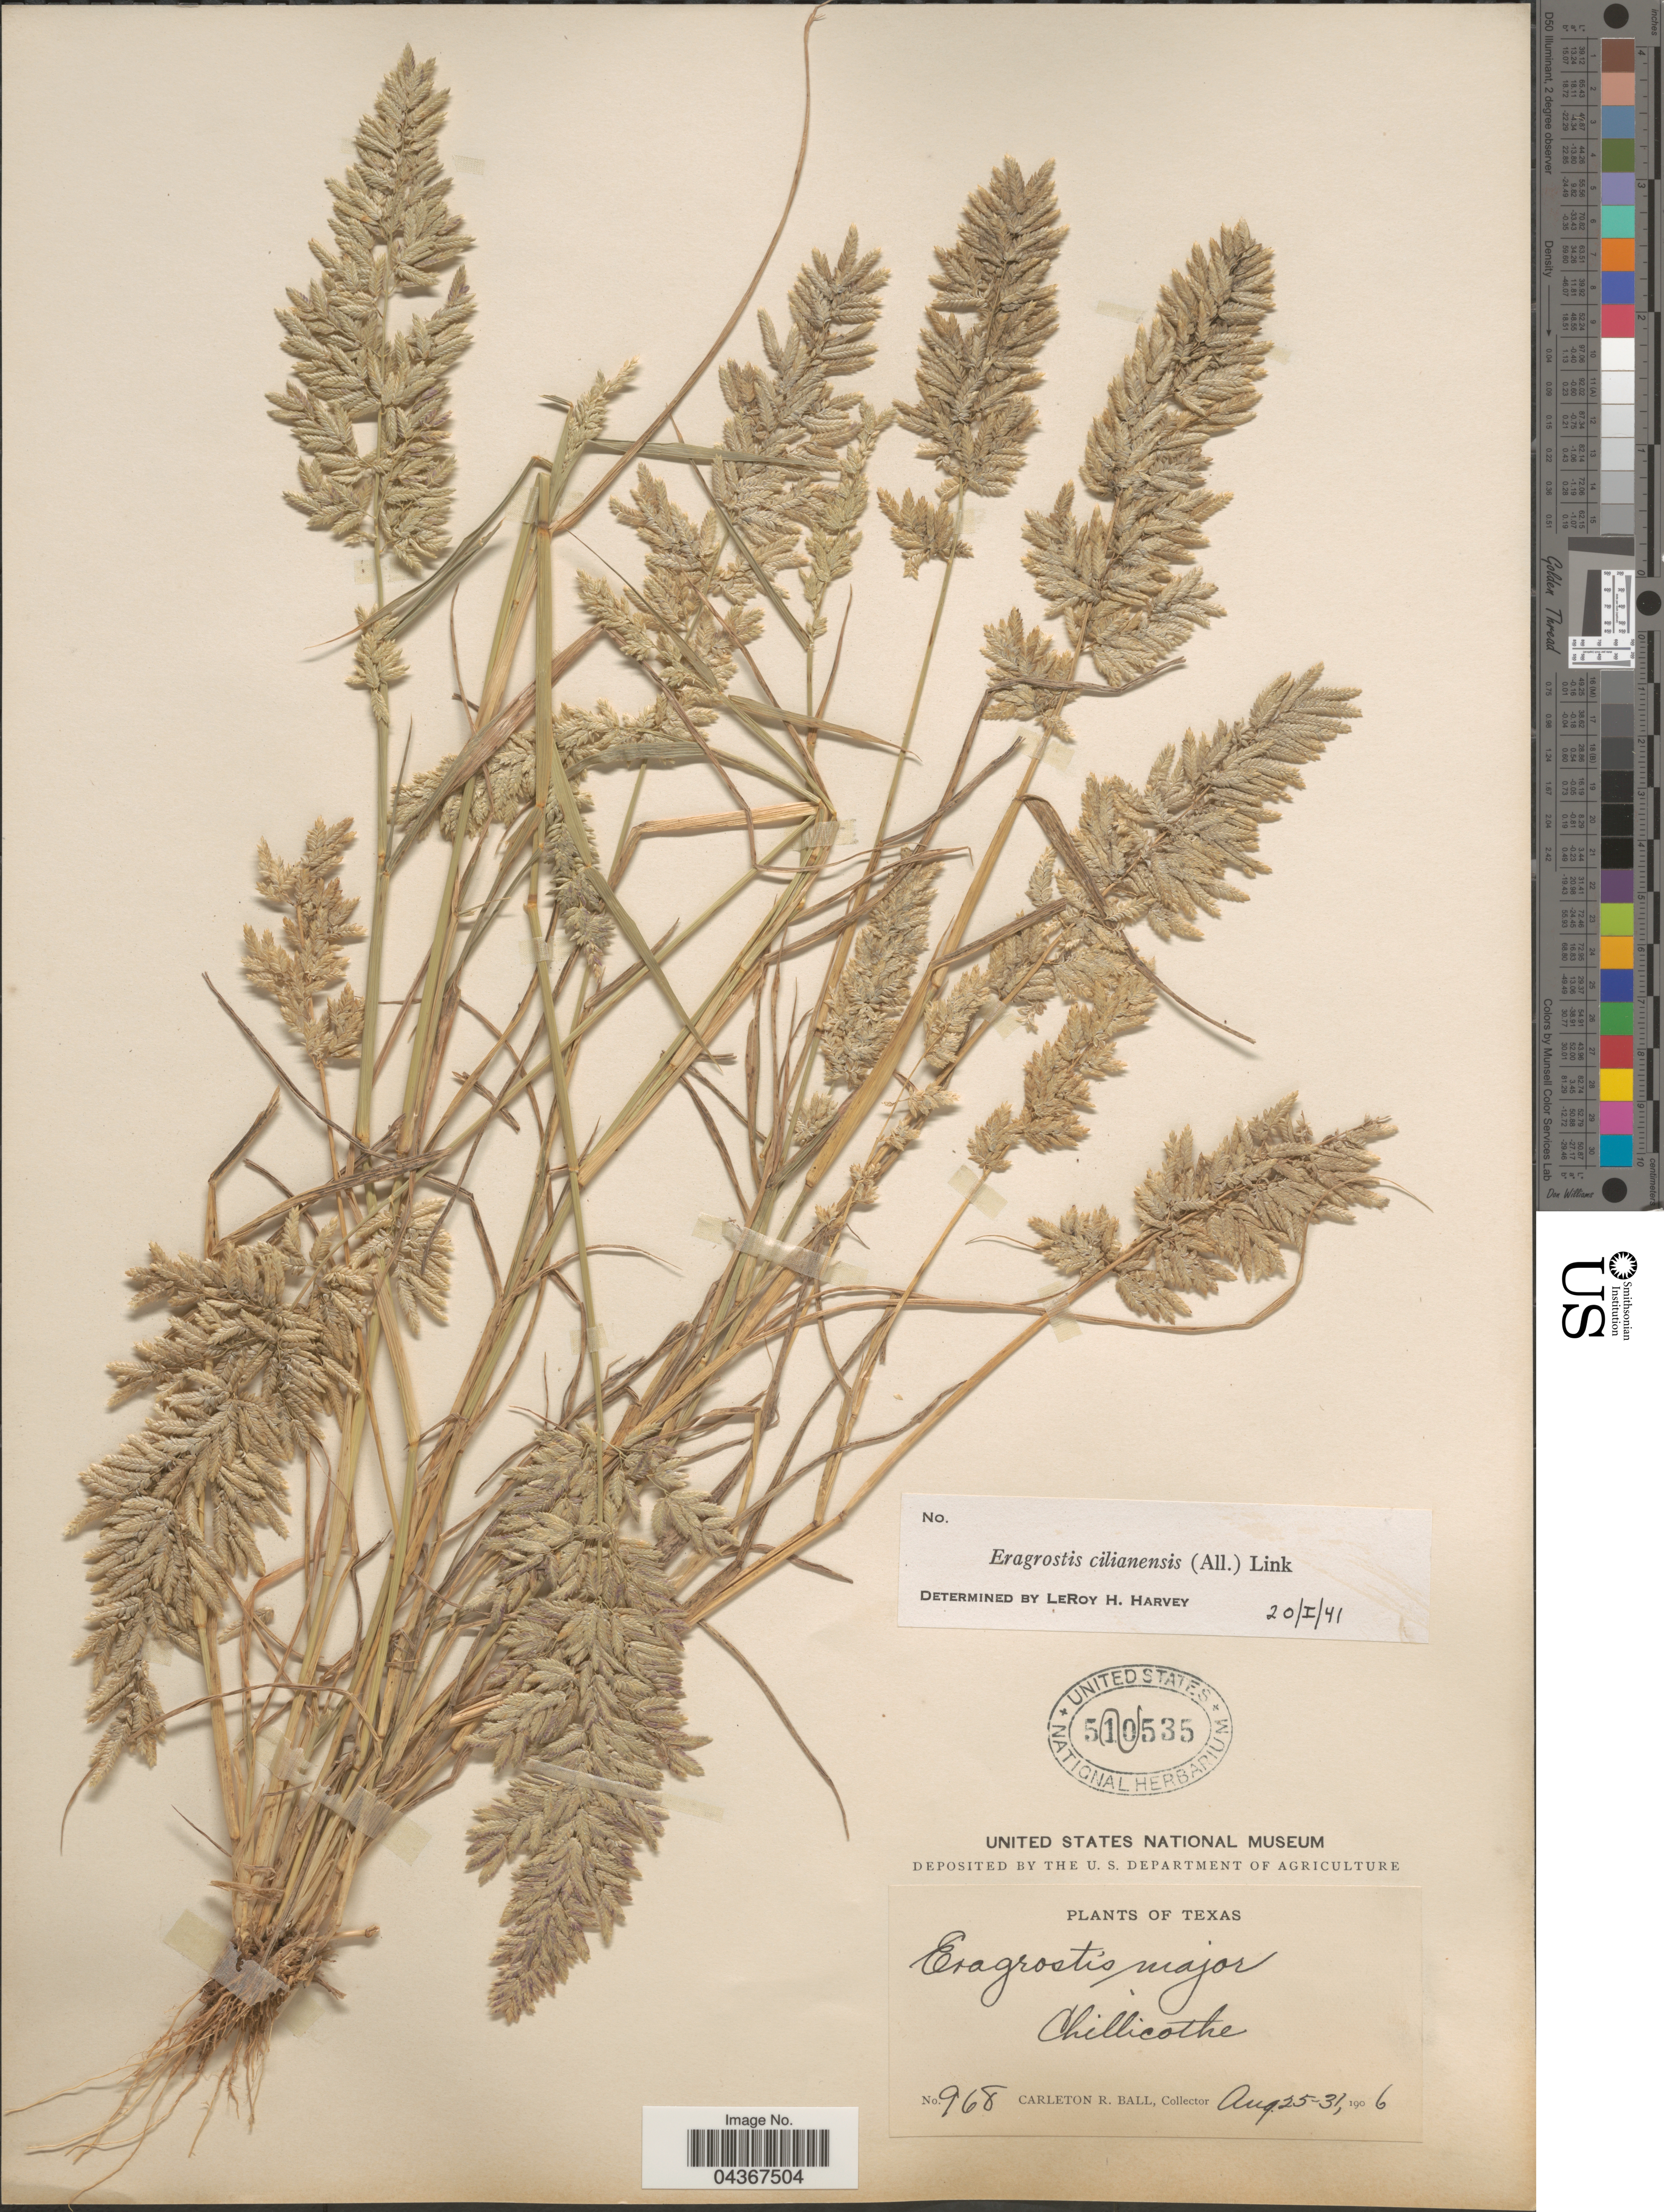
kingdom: Plantae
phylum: Tracheophyta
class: Liliopsida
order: Poales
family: Poaceae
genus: Eragrostis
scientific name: Eragrostis cilianensis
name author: (Bellardi) Vignolo ex Janch.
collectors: C. R. Ball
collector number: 968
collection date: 1906-08-25/1906-08-31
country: United States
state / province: Texas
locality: Chillicothe.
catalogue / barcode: US 510535